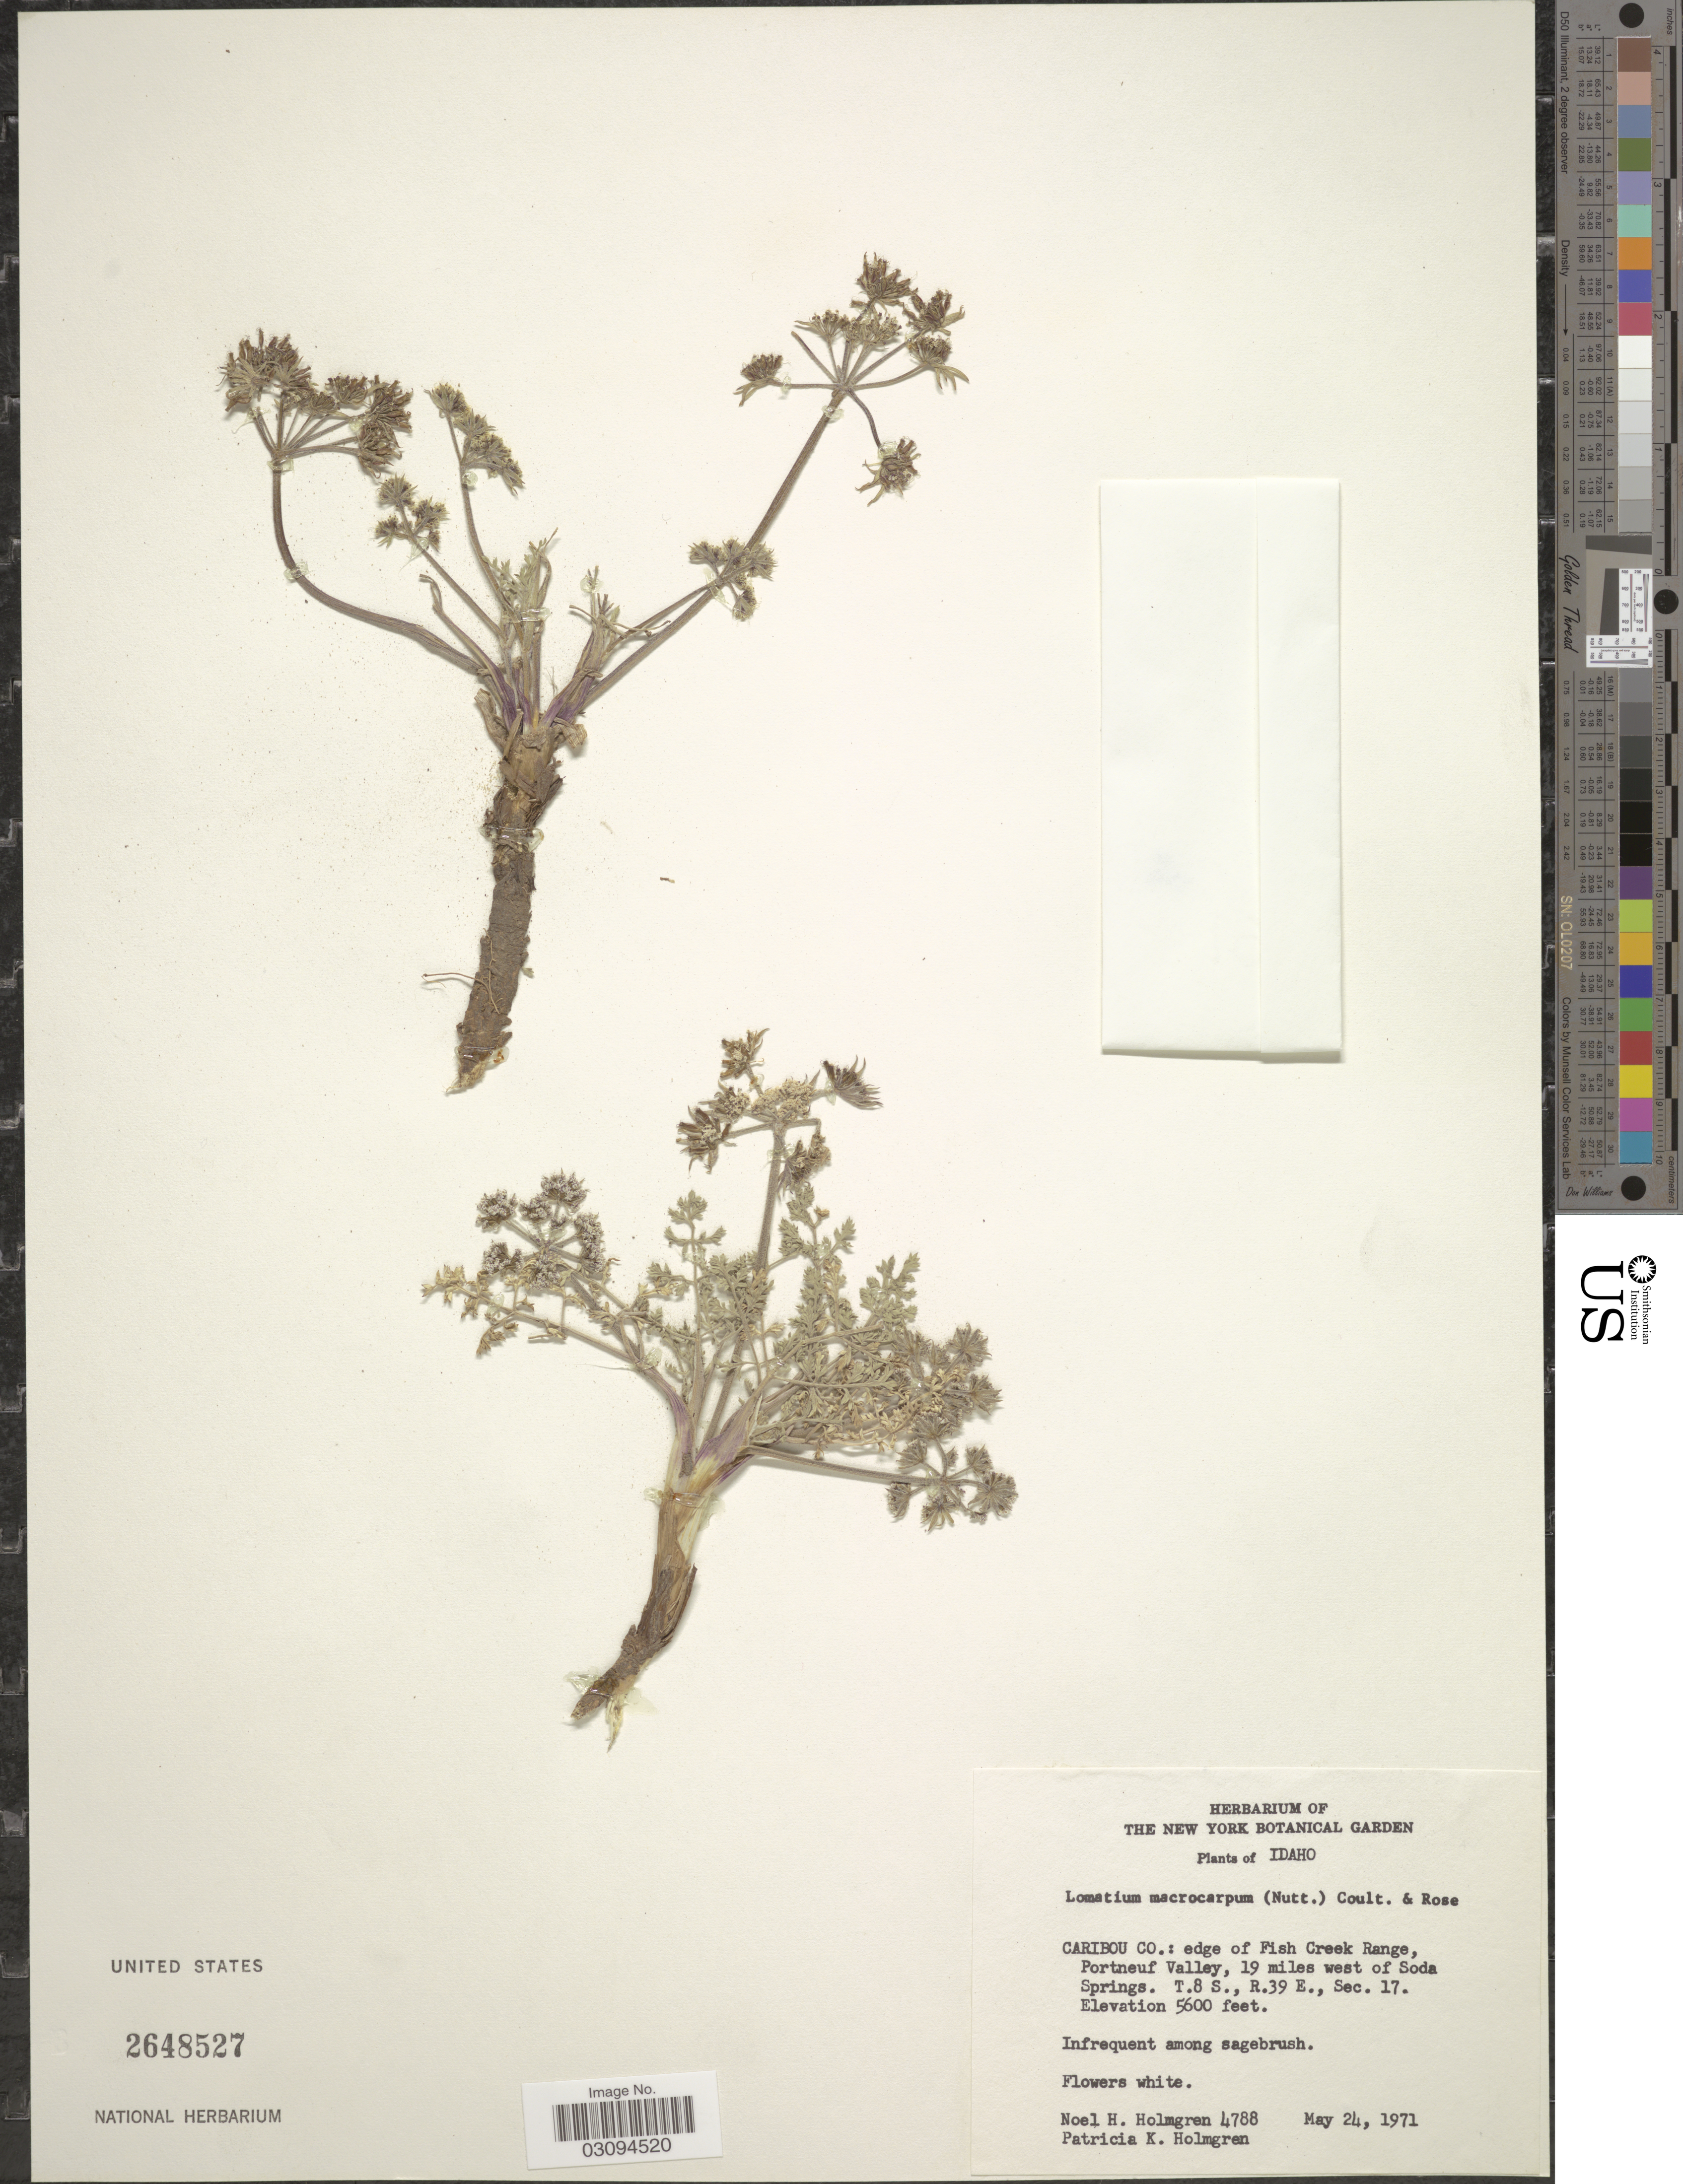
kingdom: Plantae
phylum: Tracheophyta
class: Magnoliopsida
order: Apiales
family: Apiaceae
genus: Lomatium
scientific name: Lomatium macrocarpum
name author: (Hook. et al.) J.M. Coult. & Rose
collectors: N. H. Holmgren & P. K. Holmgren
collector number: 4788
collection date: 1971-05-24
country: United States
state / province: Idaho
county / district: Caribou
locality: edge of Fish Creek Range, Portneuf Valley, 19 miles west of Soda Springs. T8S, R39E, Sec17.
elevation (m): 1707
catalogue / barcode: US 2648527